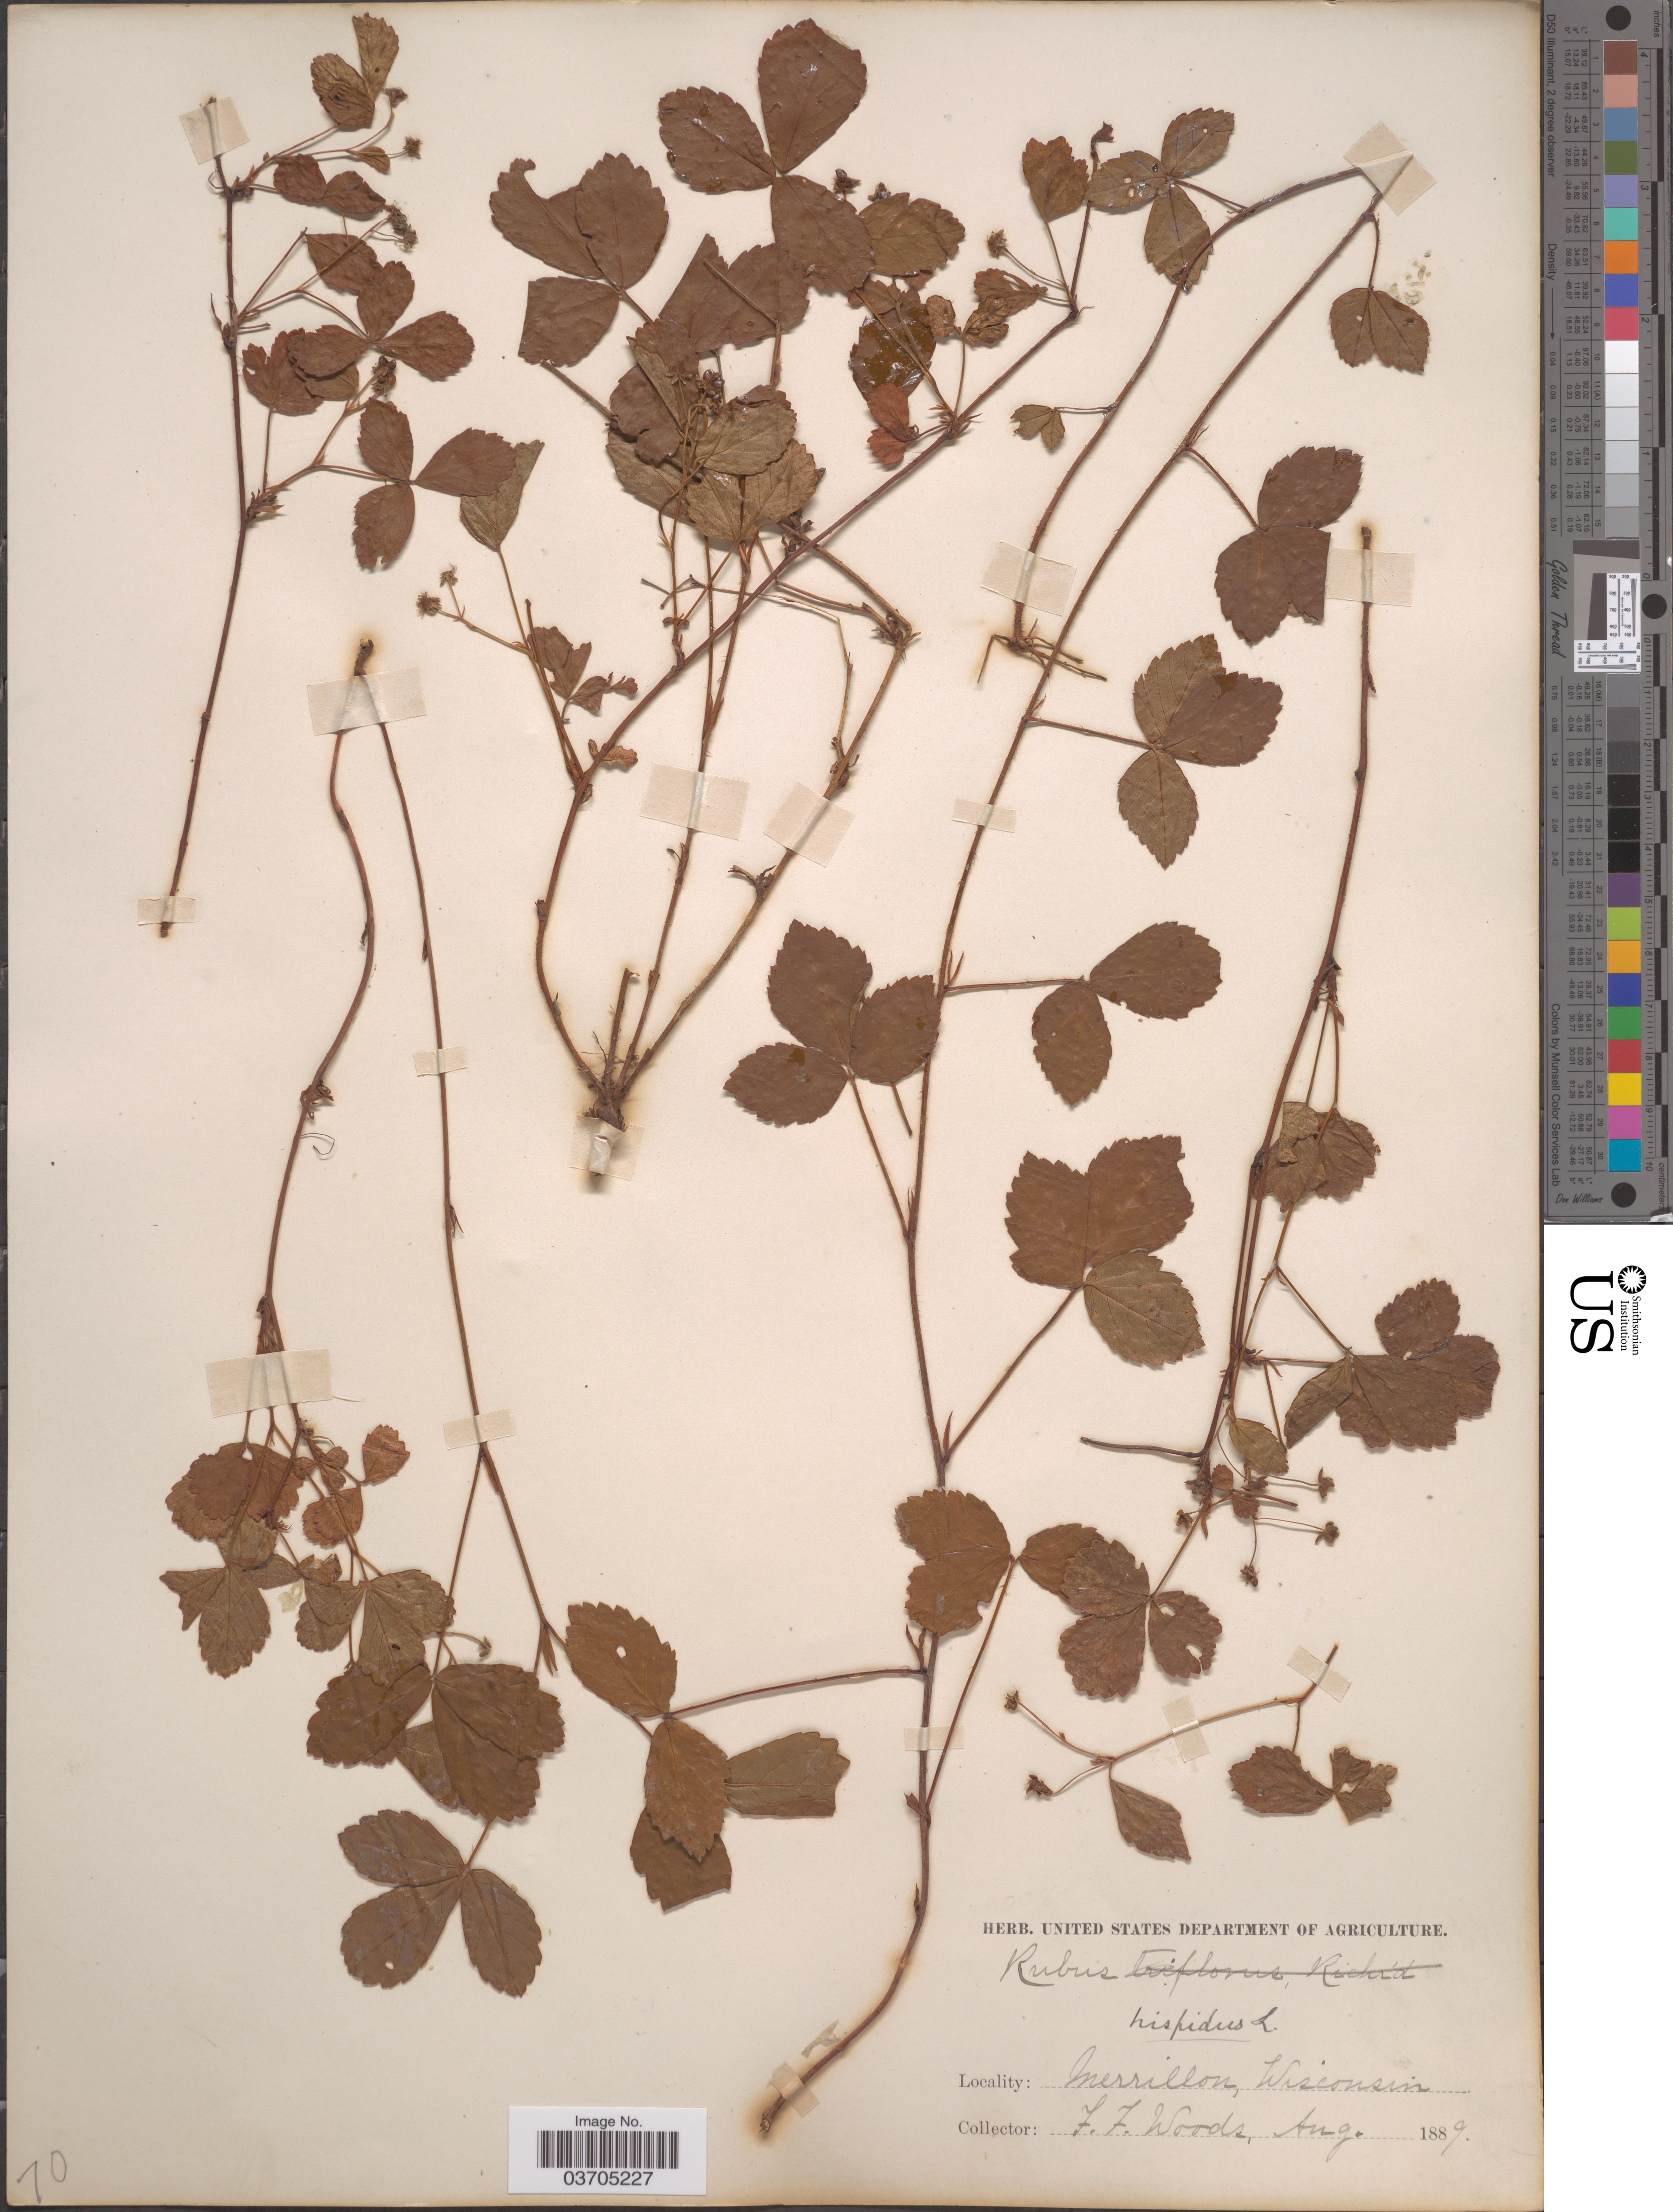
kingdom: Plantae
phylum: Tracheophyta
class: Magnoliopsida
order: Rosales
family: Rosaceae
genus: Rubus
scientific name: Rubus hispidus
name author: L.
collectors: F. Woods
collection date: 1889-08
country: United States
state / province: Wisconsin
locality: Merrillon.